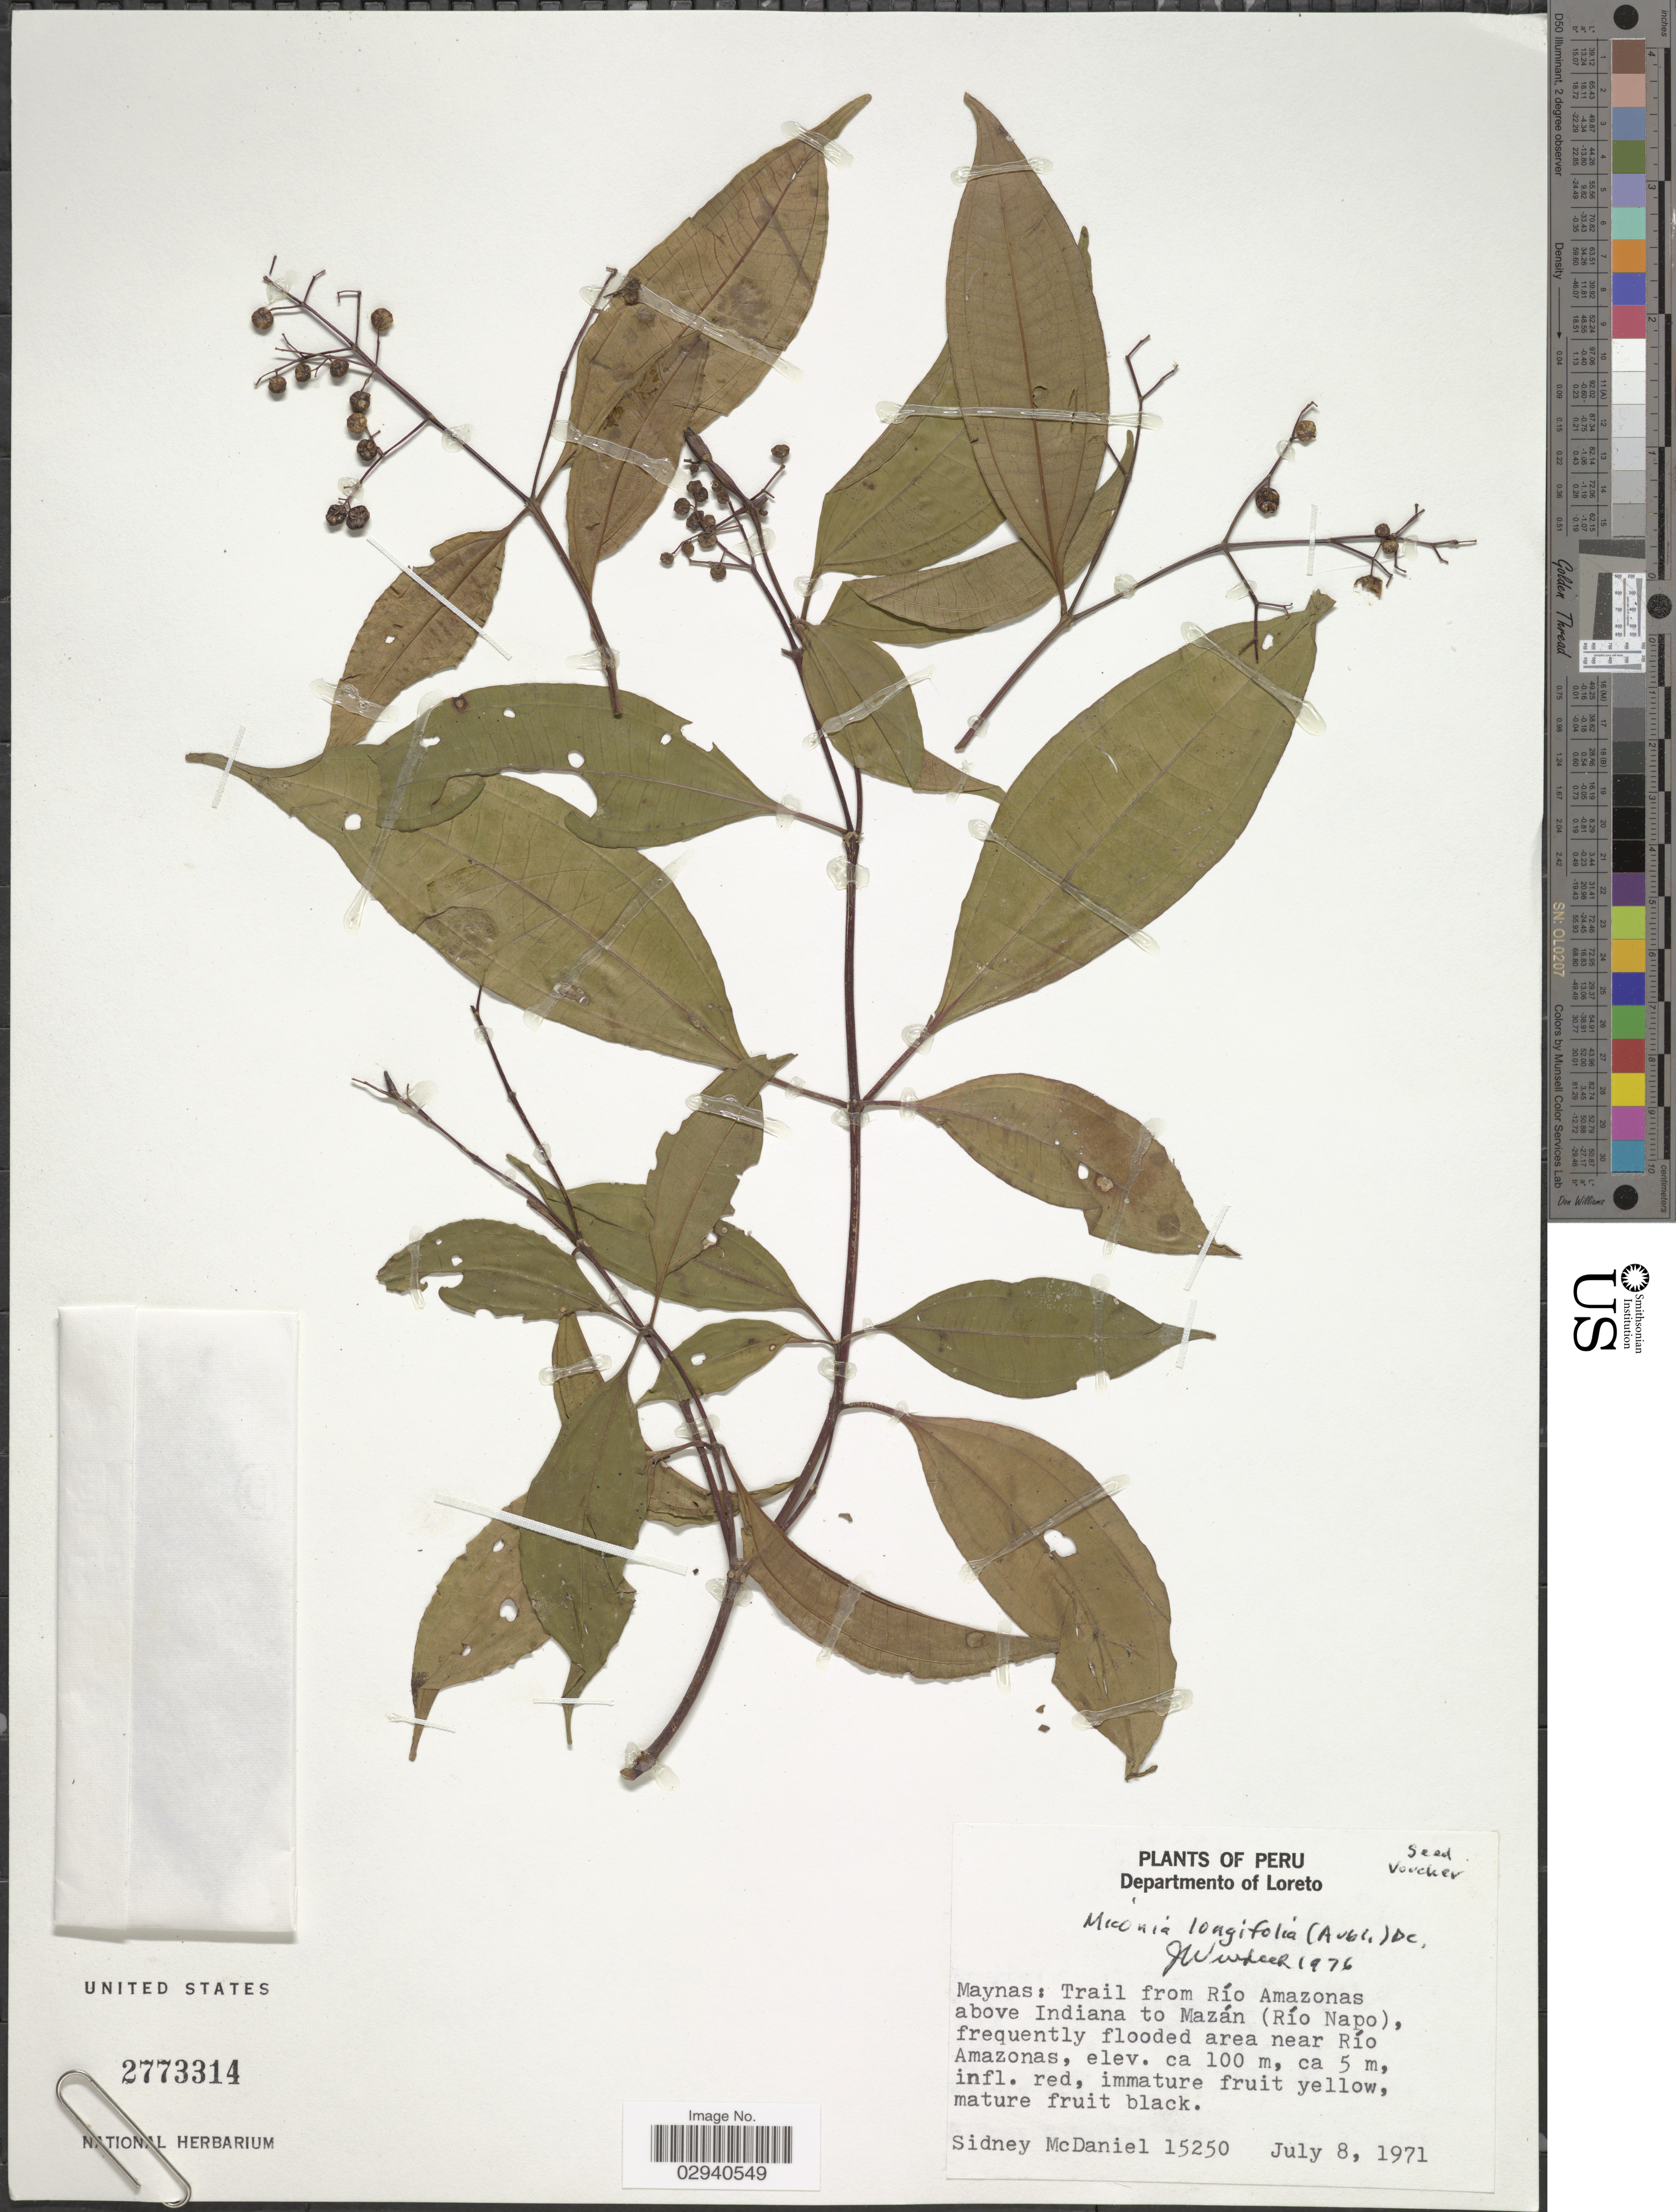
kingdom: Plantae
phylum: Tracheophyta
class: Magnoliopsida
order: Myrtales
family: Melastomataceae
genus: Miconia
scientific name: Miconia longifolia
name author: (Aubl.) DC.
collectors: S. McDaniel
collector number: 15250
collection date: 1971-07-08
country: Peru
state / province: Loreto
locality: Departmento of Loreto. Maynas: Trail from Río Amazonas above Indiana to Mazán (Río Napo), area near Río Amazonas.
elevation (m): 100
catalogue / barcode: US 2773314